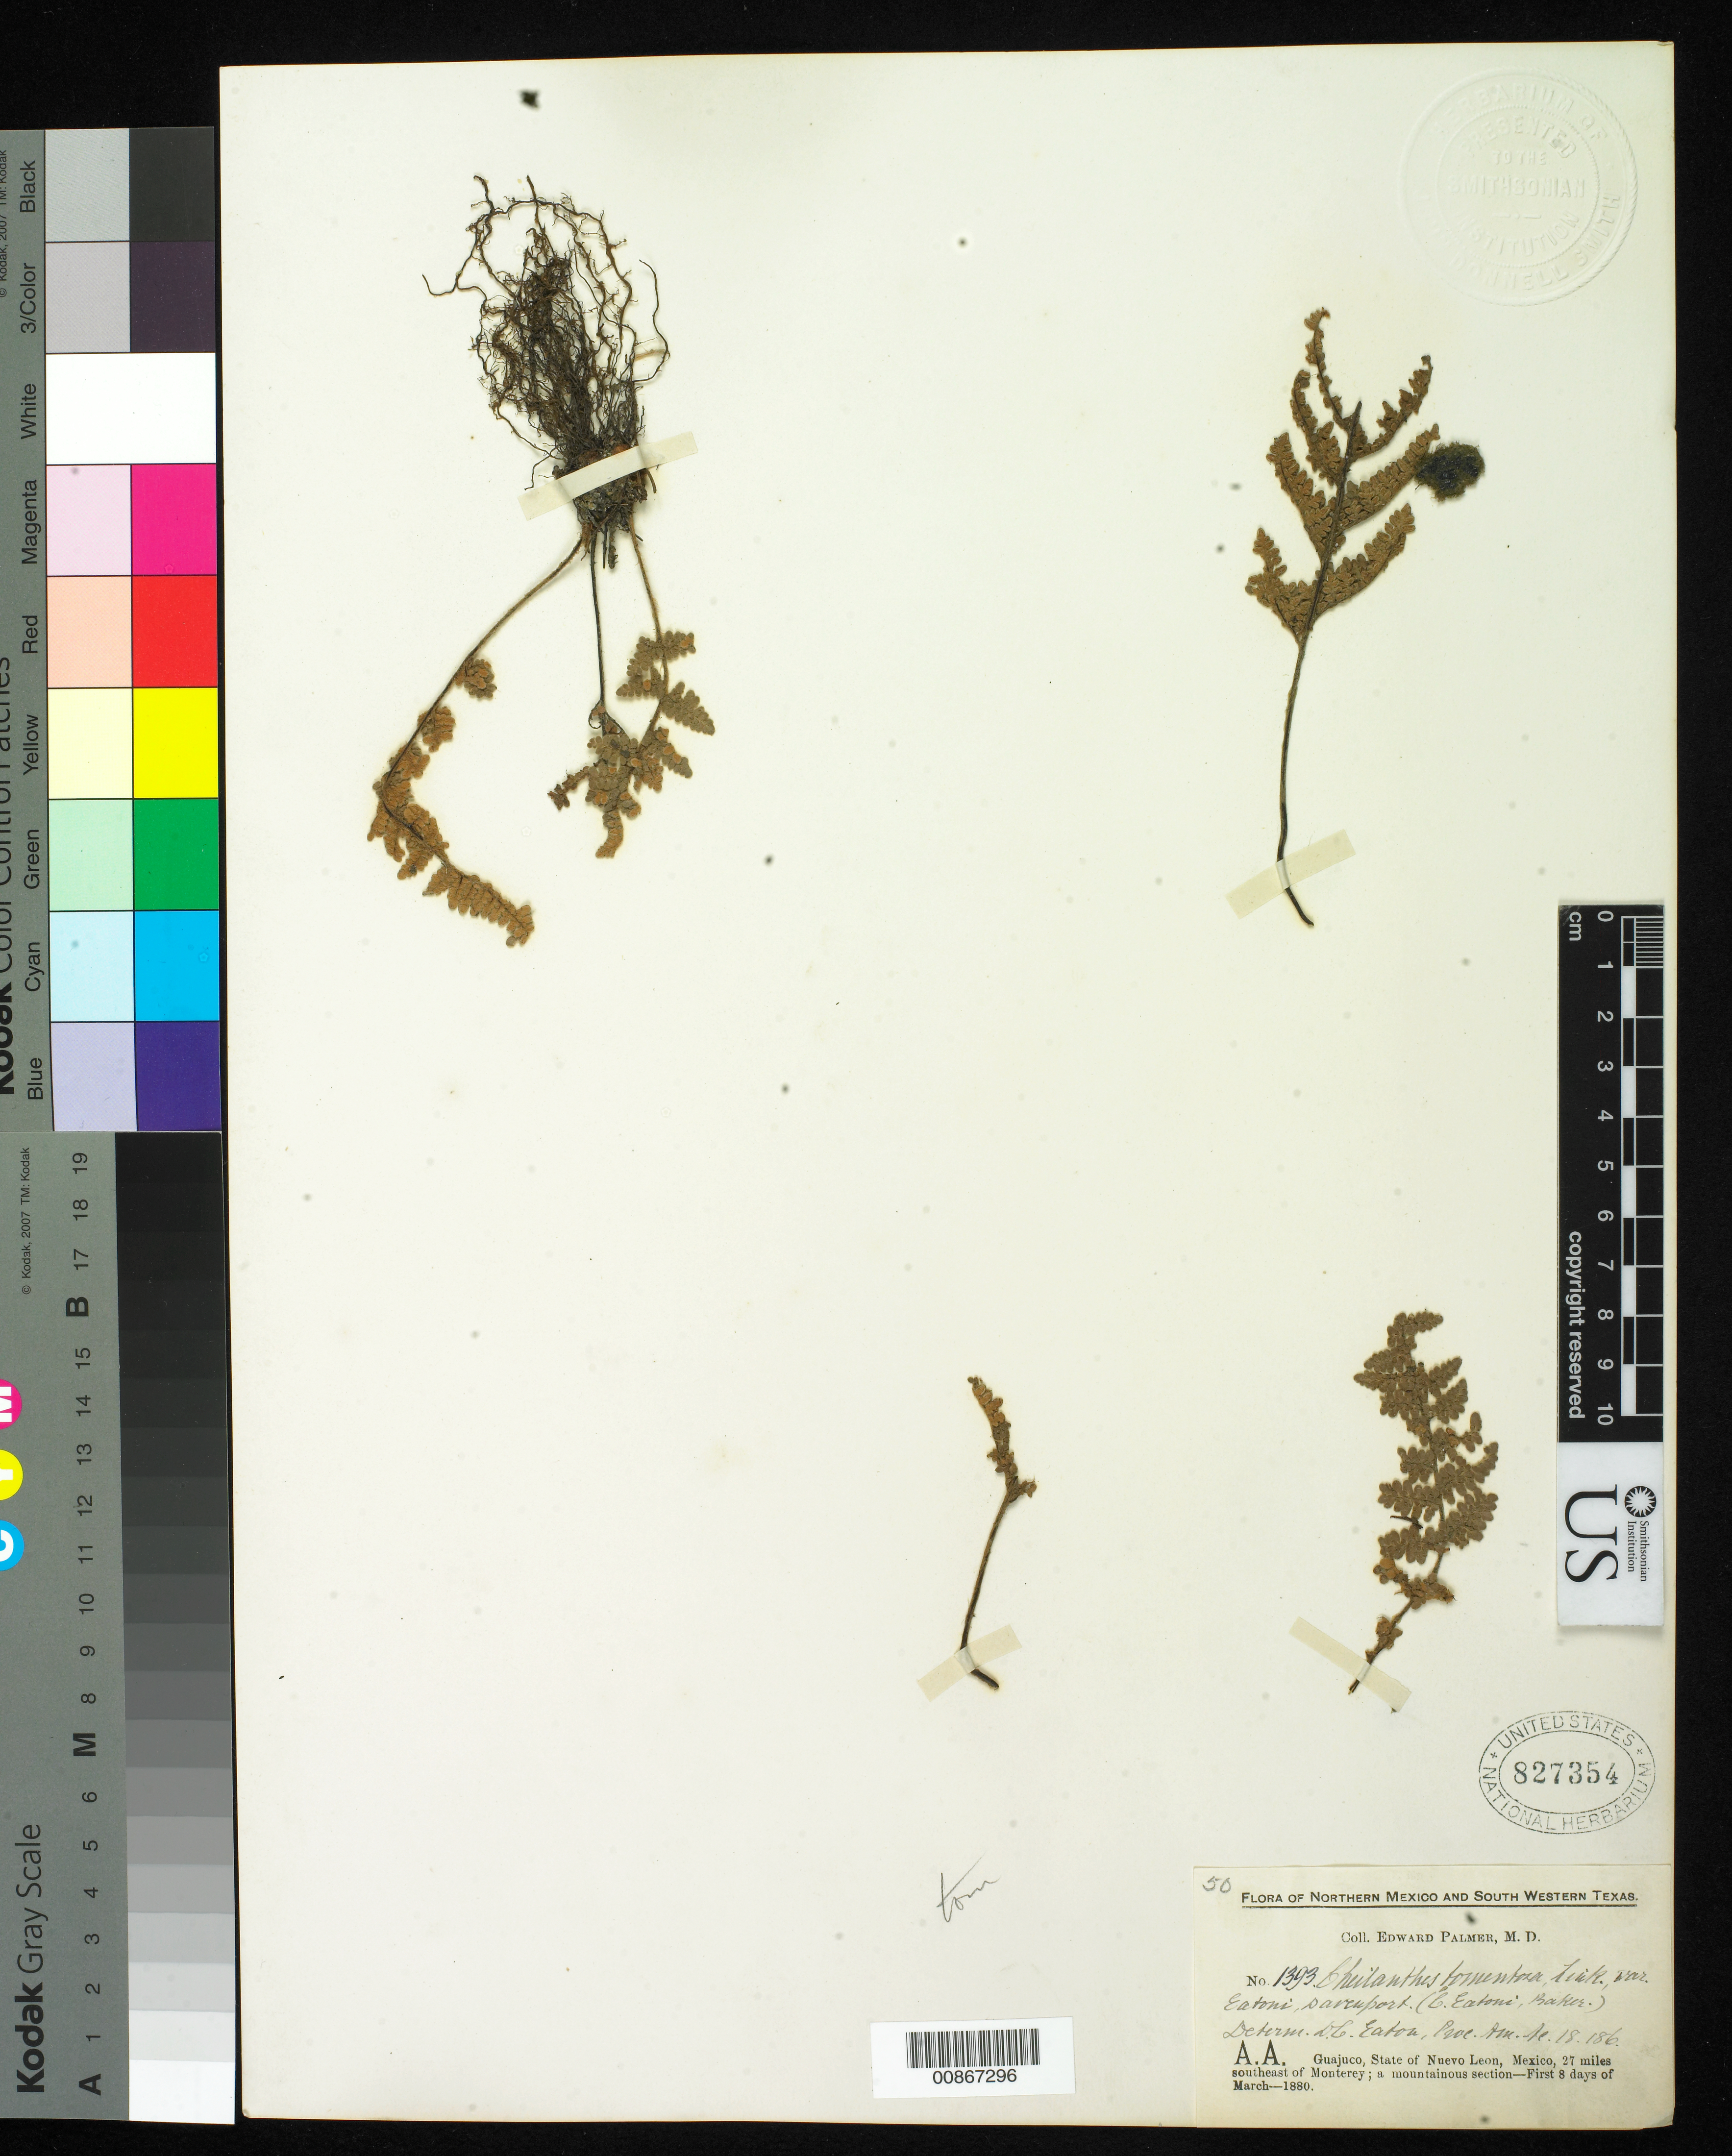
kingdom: Plantae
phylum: Tracheophyta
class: Polypodiopsida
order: Polypodiales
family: Pteridaceae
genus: Myriopteris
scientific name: Myriopteris tomentosa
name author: (Link) Fée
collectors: E. Palmer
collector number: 1393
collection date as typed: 01 Mar 1880 to 08 Mar 1880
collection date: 1880-03-01/1880-03-08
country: Mexico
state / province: Nuevo León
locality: A.A. Guajuco, Nuevo León, 27 miles southeast of Monterrey.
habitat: A mountainous section.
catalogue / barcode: US 827354